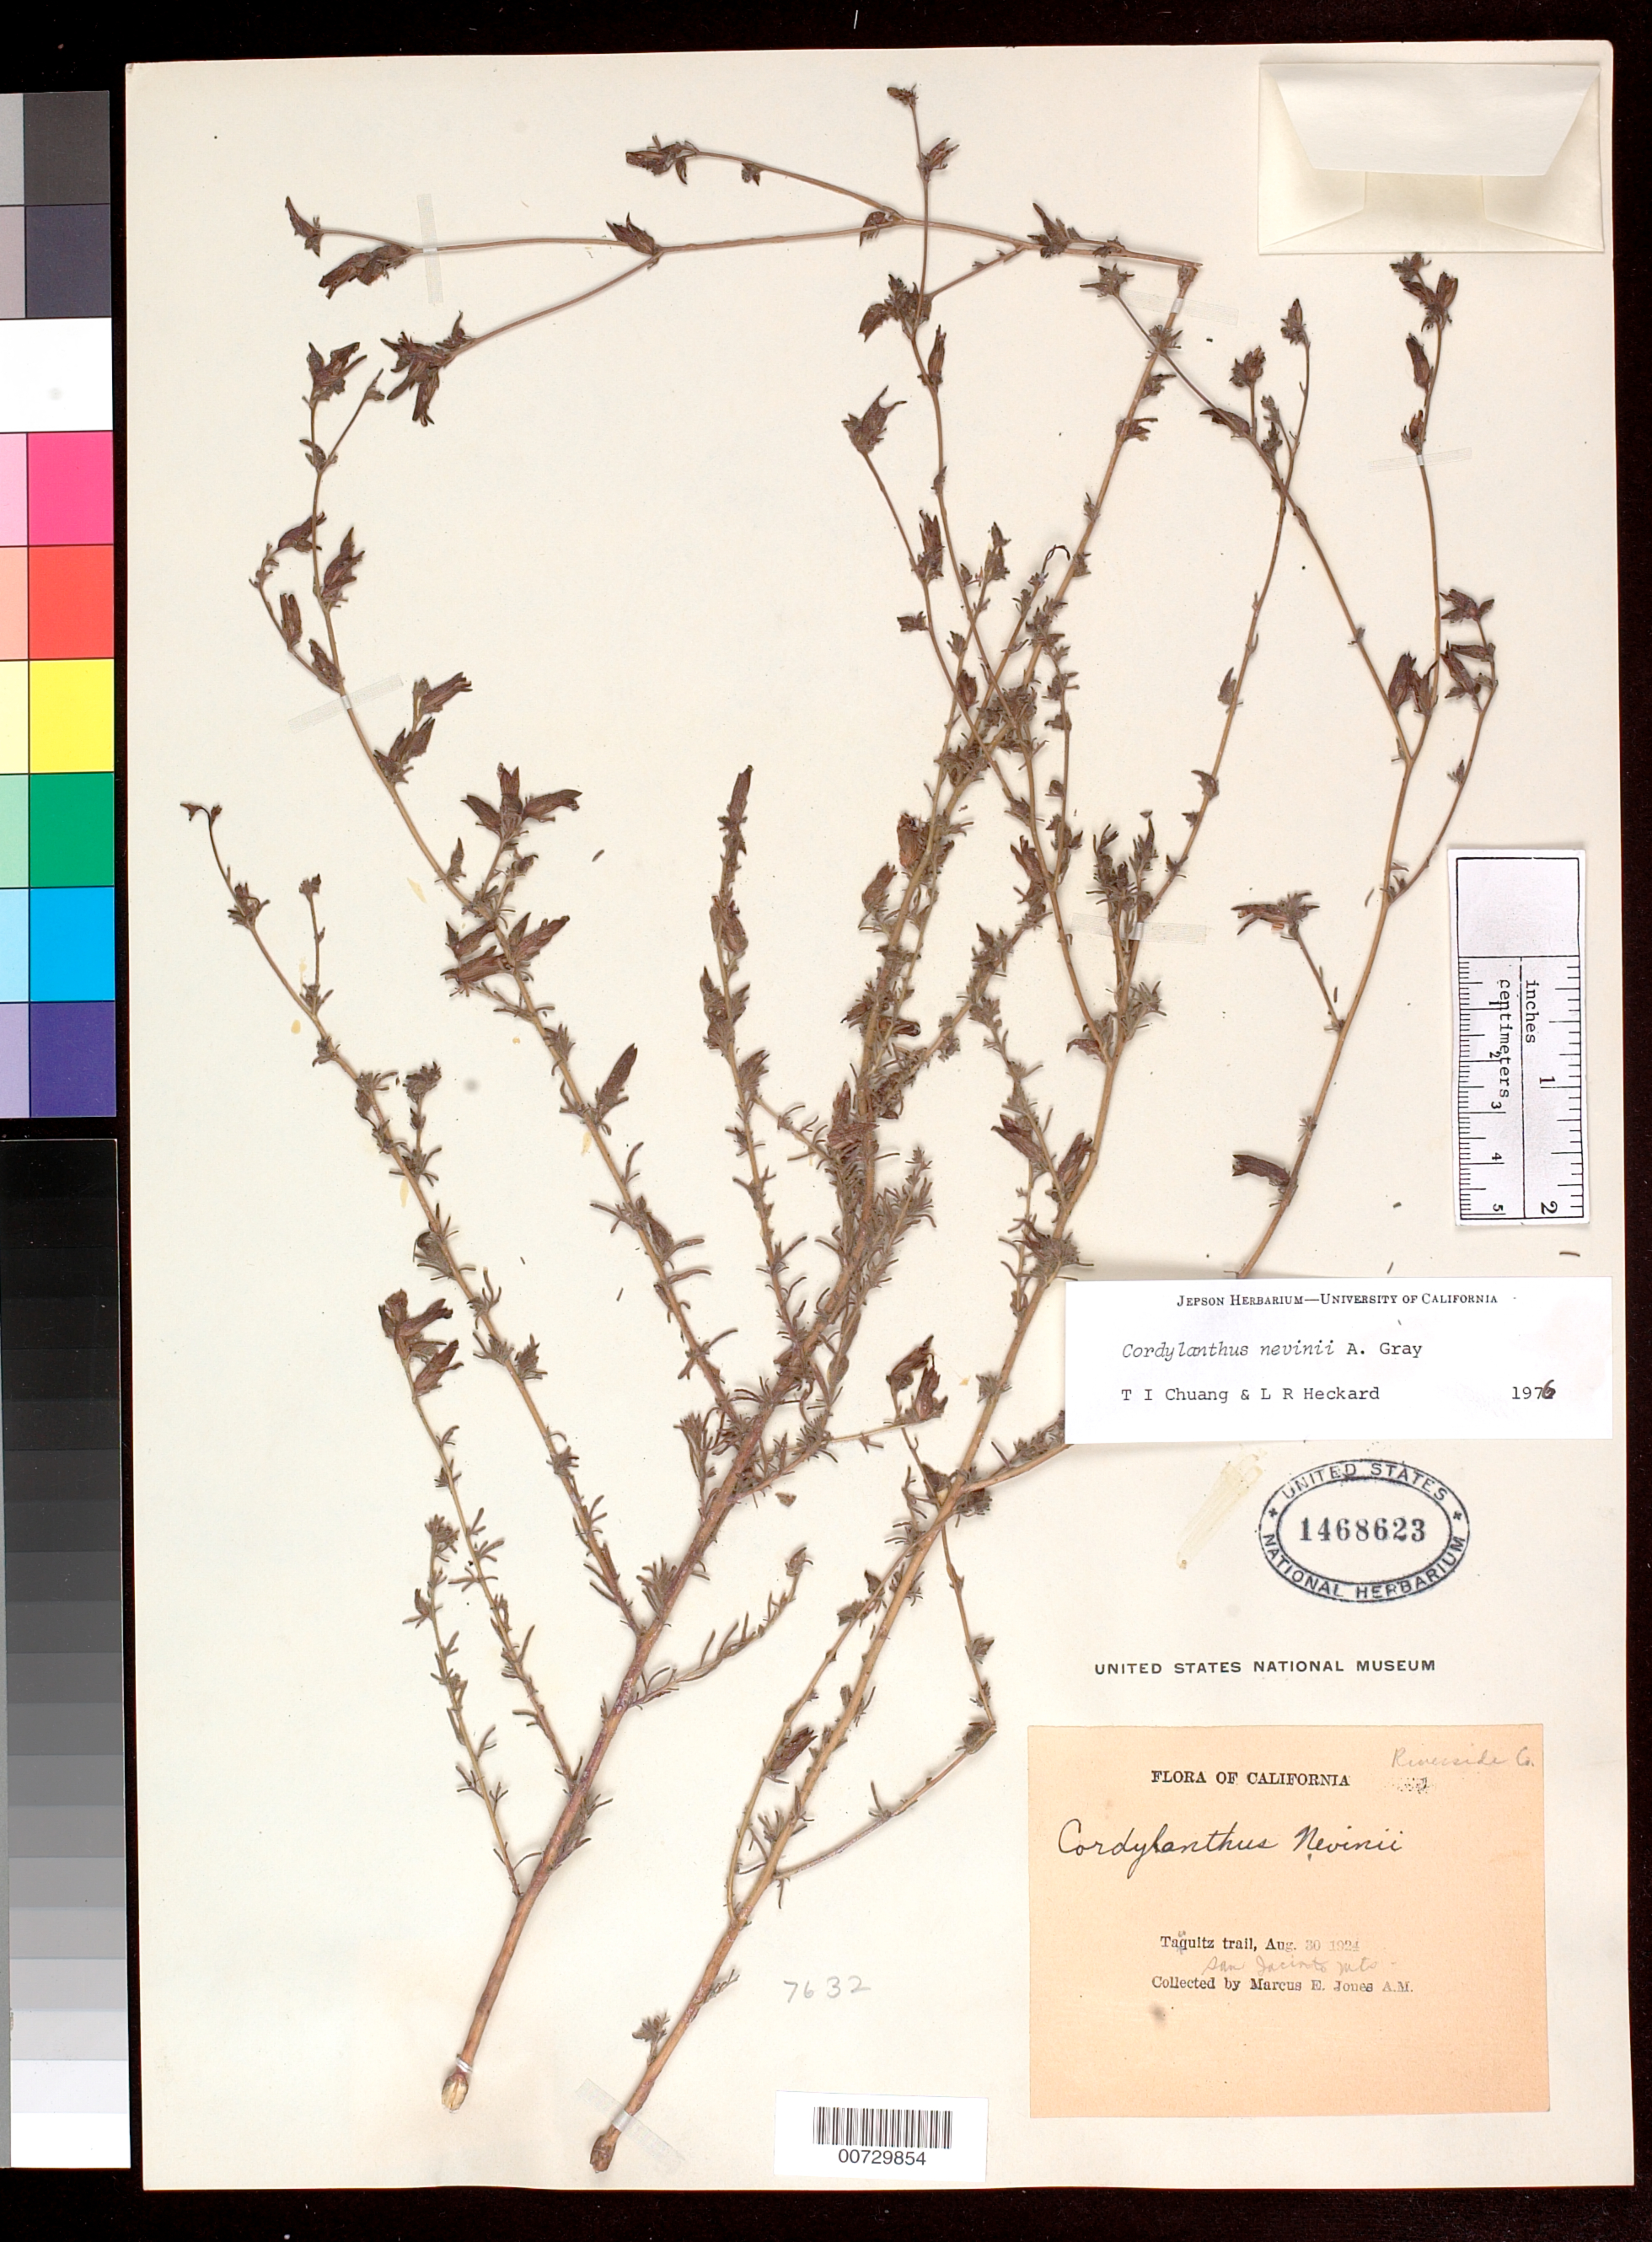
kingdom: Plantae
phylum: Tracheophyta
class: Magnoliopsida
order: Lamiales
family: Orobanchaceae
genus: Cordylanthus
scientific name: Cordylanthus nevinii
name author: A. Gray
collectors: M. E. Jones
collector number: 7632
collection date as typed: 30 Aug 1930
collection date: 1930-08-30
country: United States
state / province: California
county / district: Riverside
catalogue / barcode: US 1468623